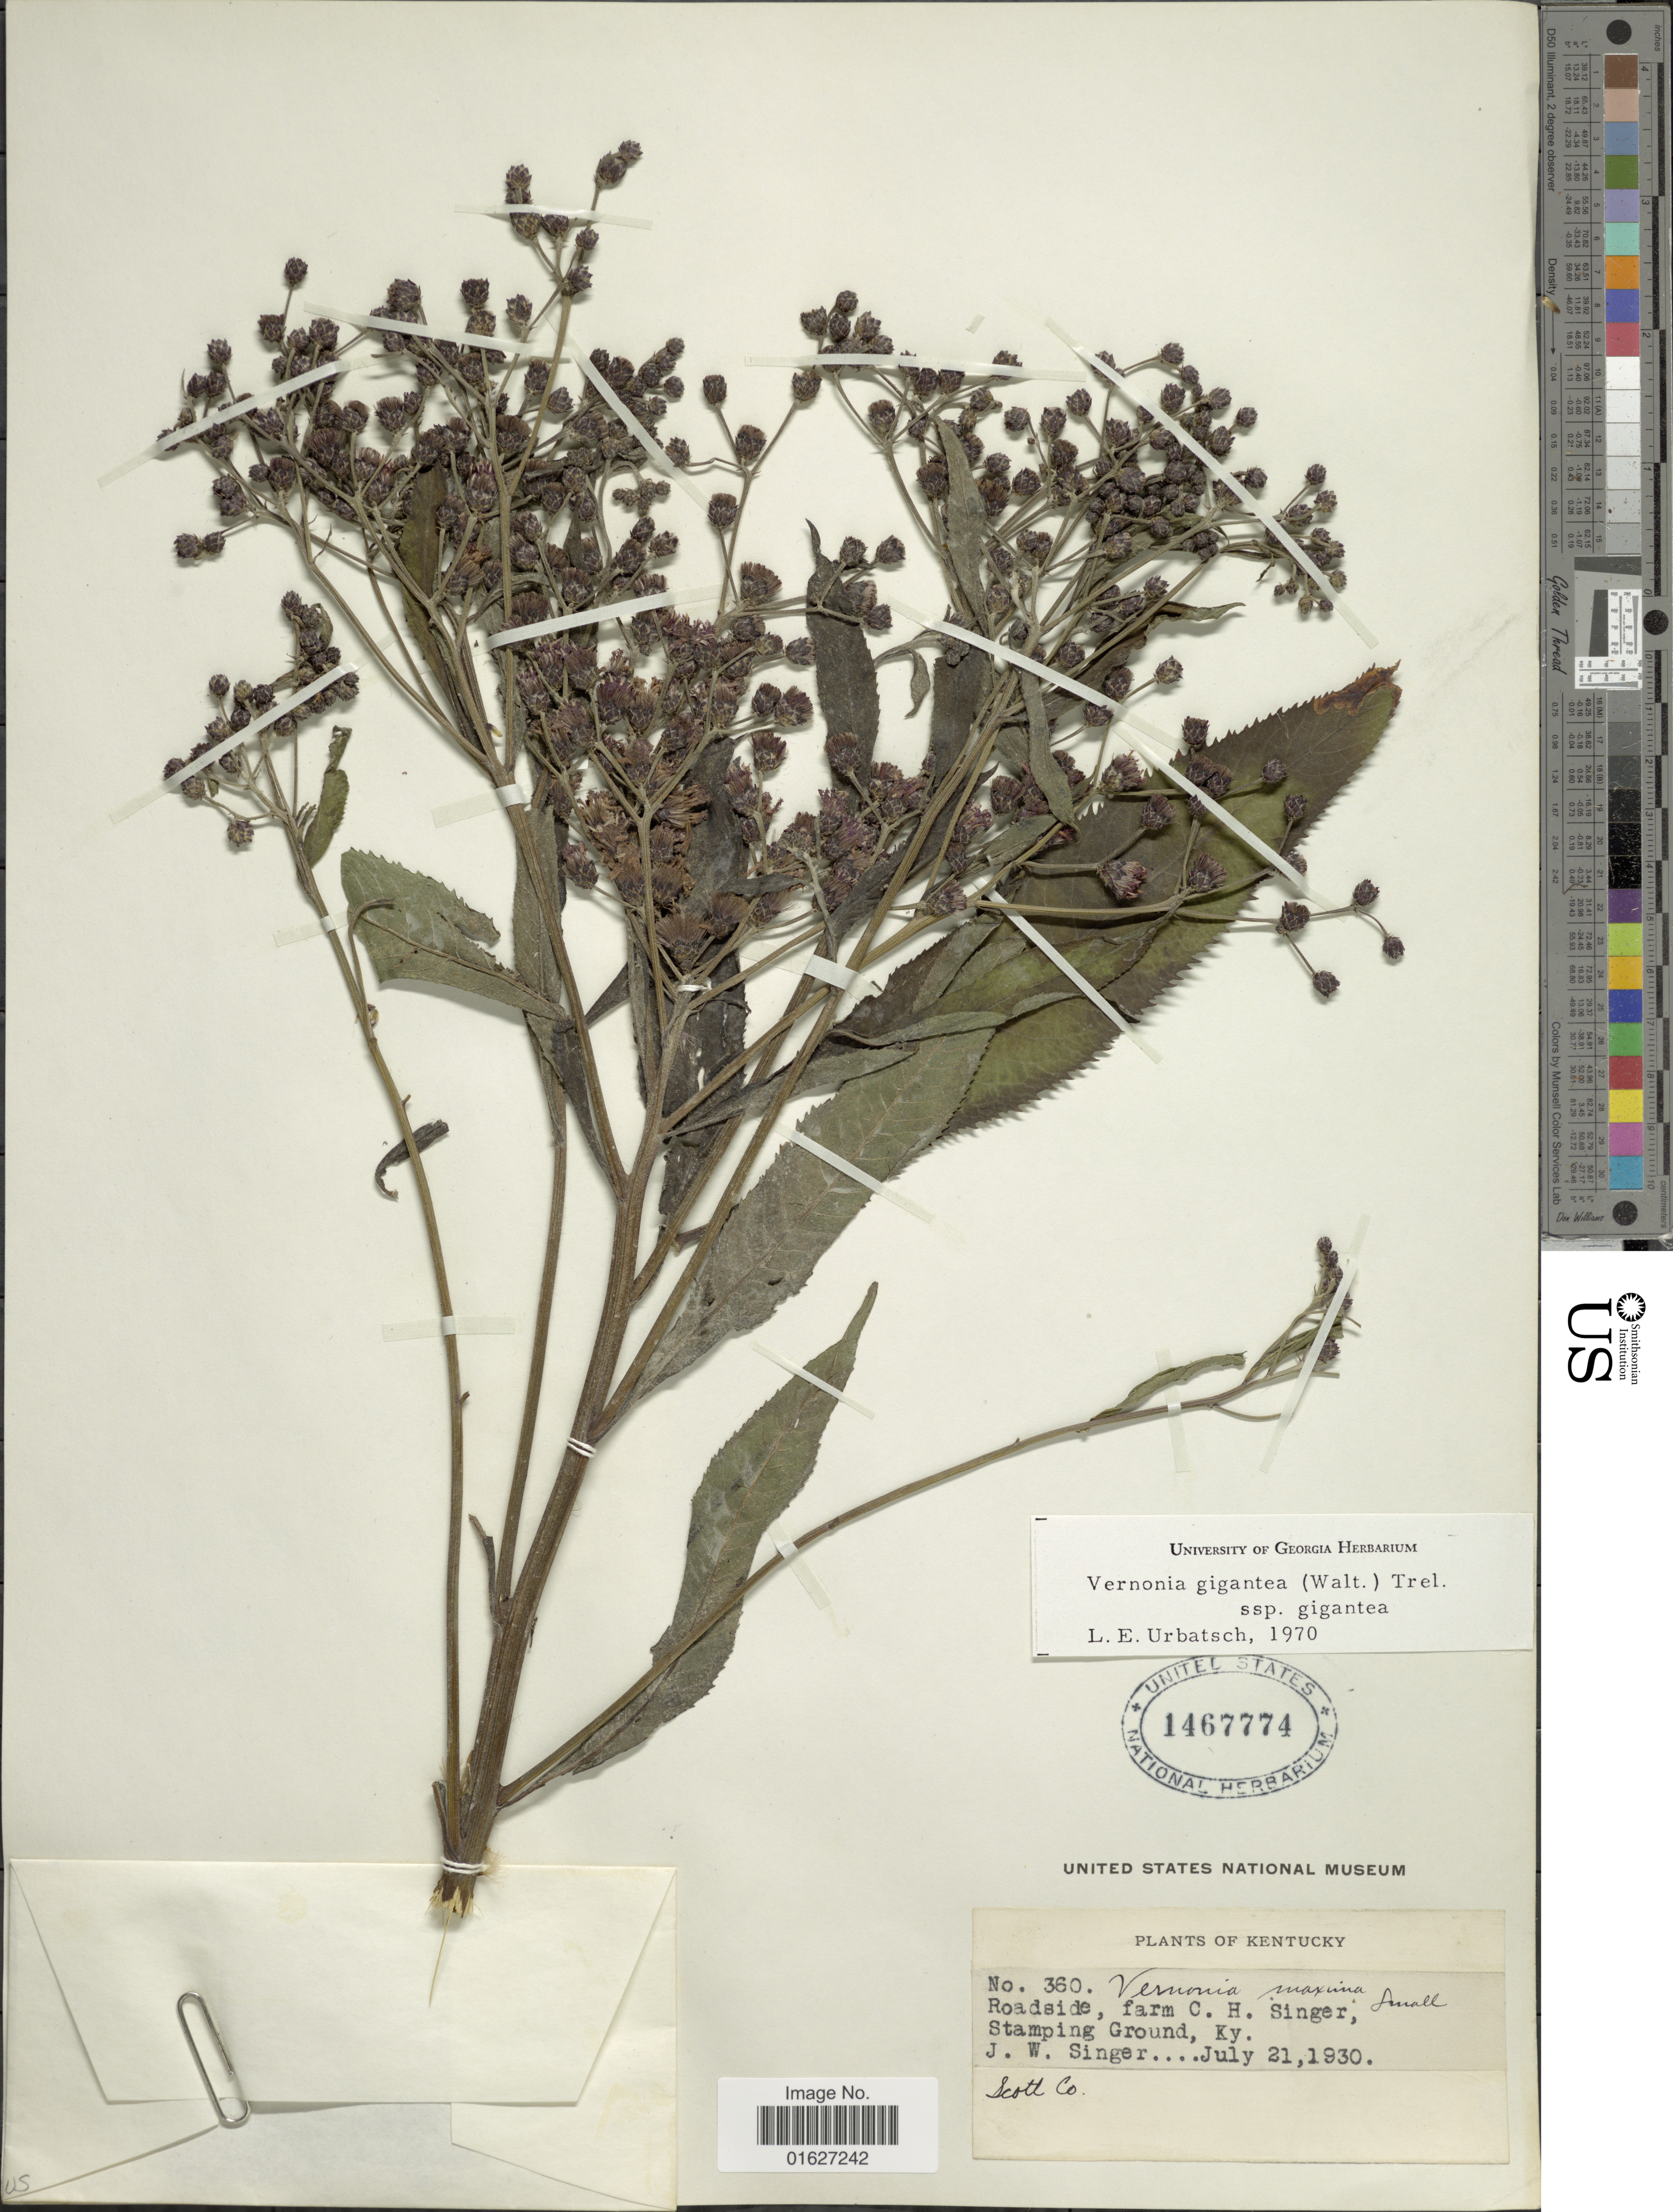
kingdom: Plantae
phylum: Tracheophyta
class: Magnoliopsida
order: Asterales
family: Asteraceae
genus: Vernonia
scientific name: Vernonia gigantea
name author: (Walter) Trel.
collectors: J. EW. Singer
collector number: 360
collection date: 1930-07-21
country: United States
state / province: Kentucky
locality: Kentucky. Roadside farm. Stamping Ground, Ky.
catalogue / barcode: US 1467774